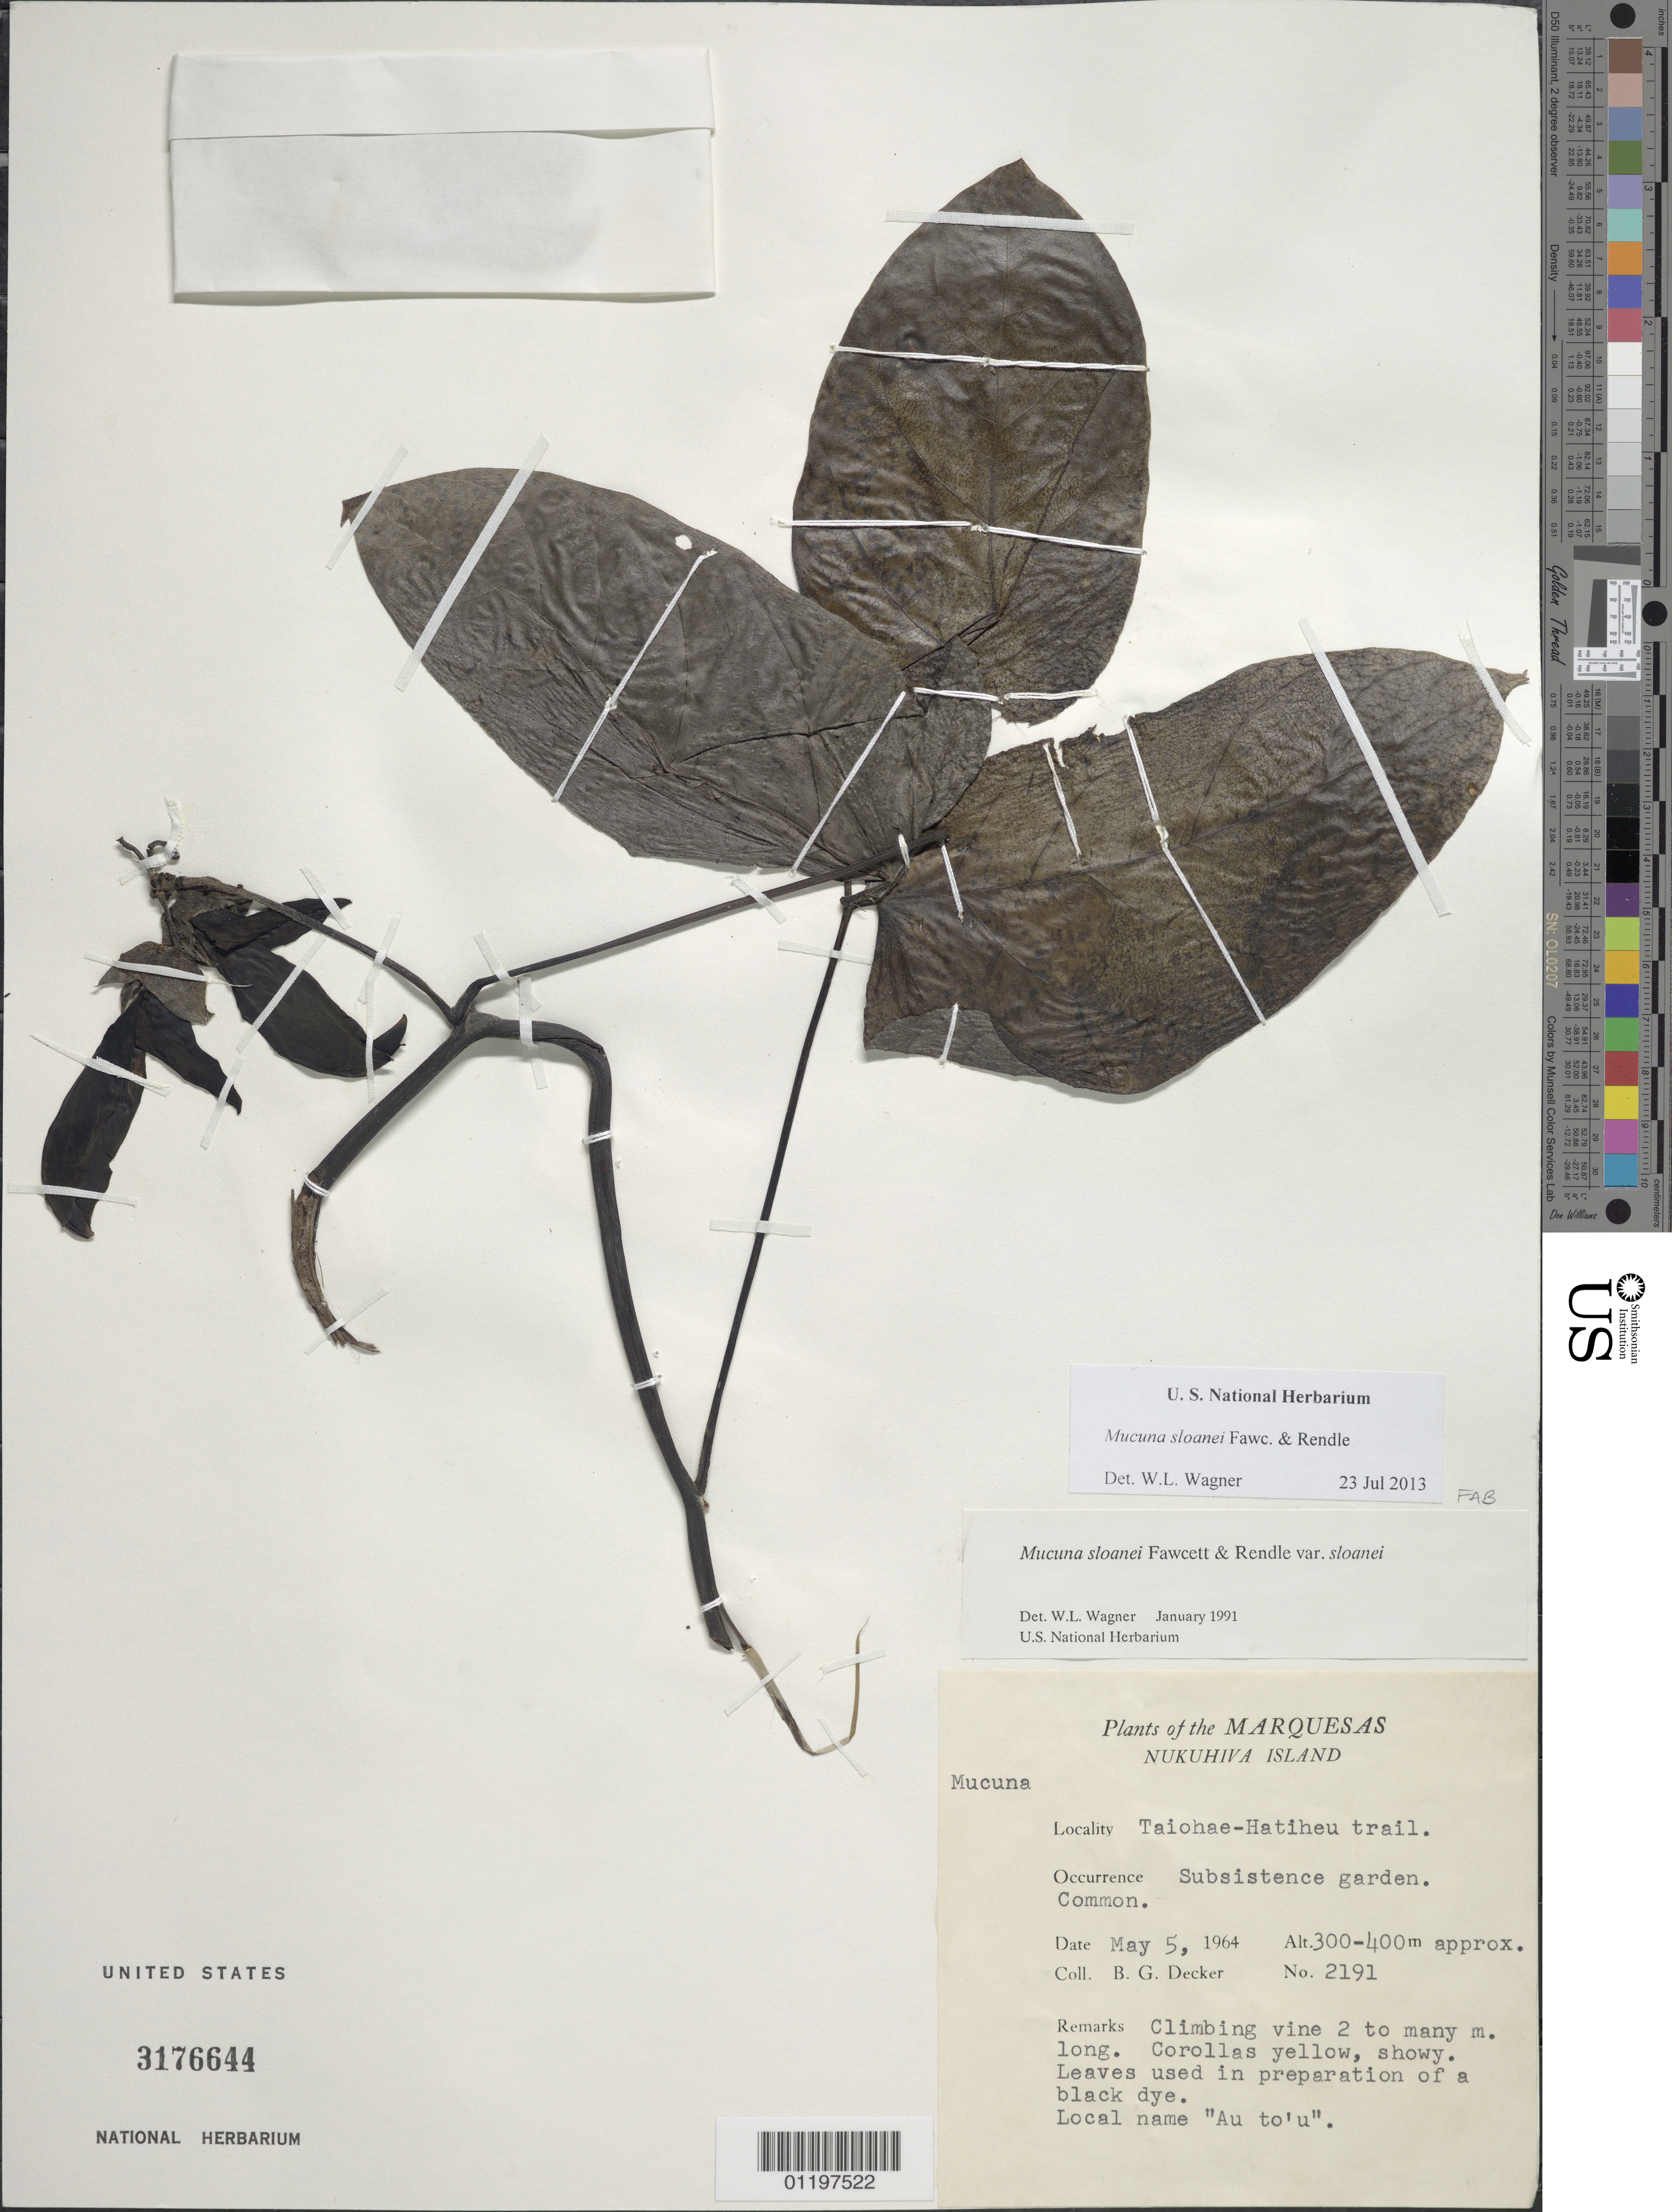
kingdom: Plantae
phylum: Tracheophyta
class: Magnoliopsida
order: Fabales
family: Fabaceae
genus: Mucuna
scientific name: Mucuna sloanei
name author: Fawc. & Rendle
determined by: Wagner, W. L., (BOT), Smithsonian Institution - National Museum of Natural History (UNITED STATES)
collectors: B. G. Decker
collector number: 2191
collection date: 1964-05-05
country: French Polynesia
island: Nuku Hiva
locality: Taiohae-Hatiheu Trail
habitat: Subsistence garden. Common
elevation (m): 300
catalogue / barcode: US 3176644